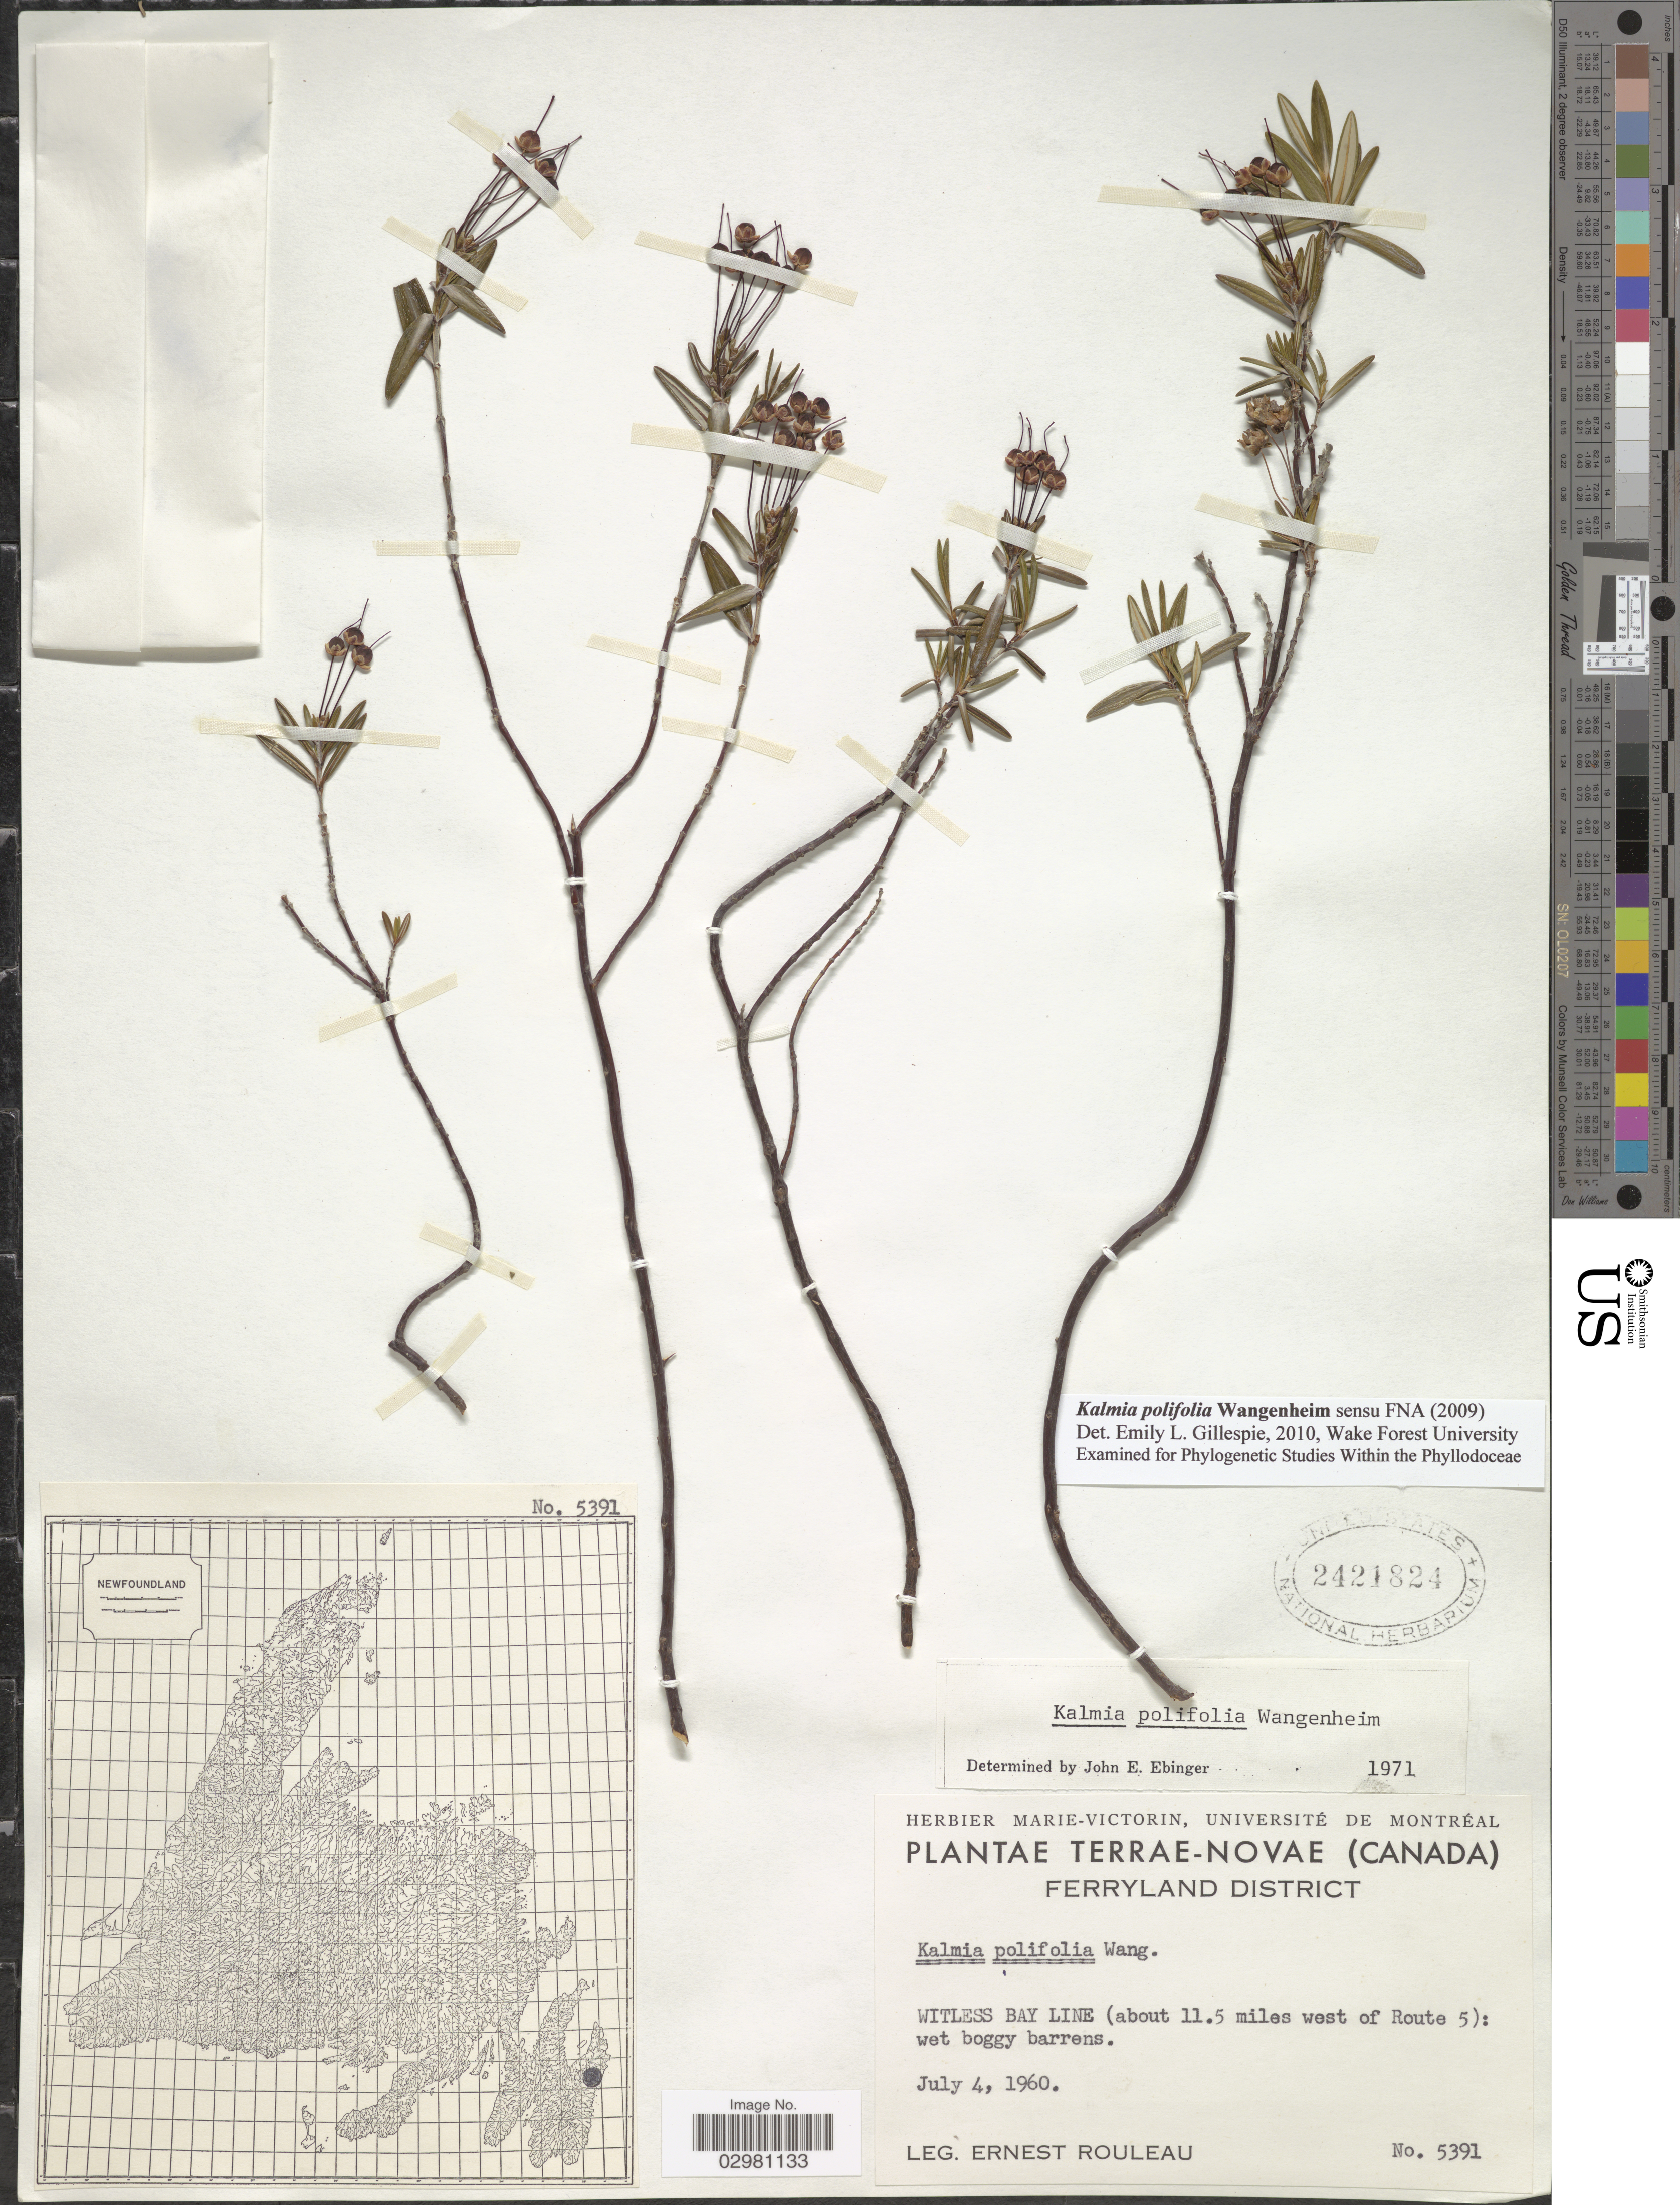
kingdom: Plantae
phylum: Tracheophyta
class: Magnoliopsida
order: Ericales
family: Ericaceae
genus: Kalmia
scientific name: Kalmia polifolia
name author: Wangenh.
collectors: J. Rouleau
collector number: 5391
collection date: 1960-07-04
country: Canada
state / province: Newfoundland and Labrador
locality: Terrae-Novae. Ferryland District. Witless Bay Line (about 11.5 miles west of Route 5): wet boggy barrens.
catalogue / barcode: US 2421824